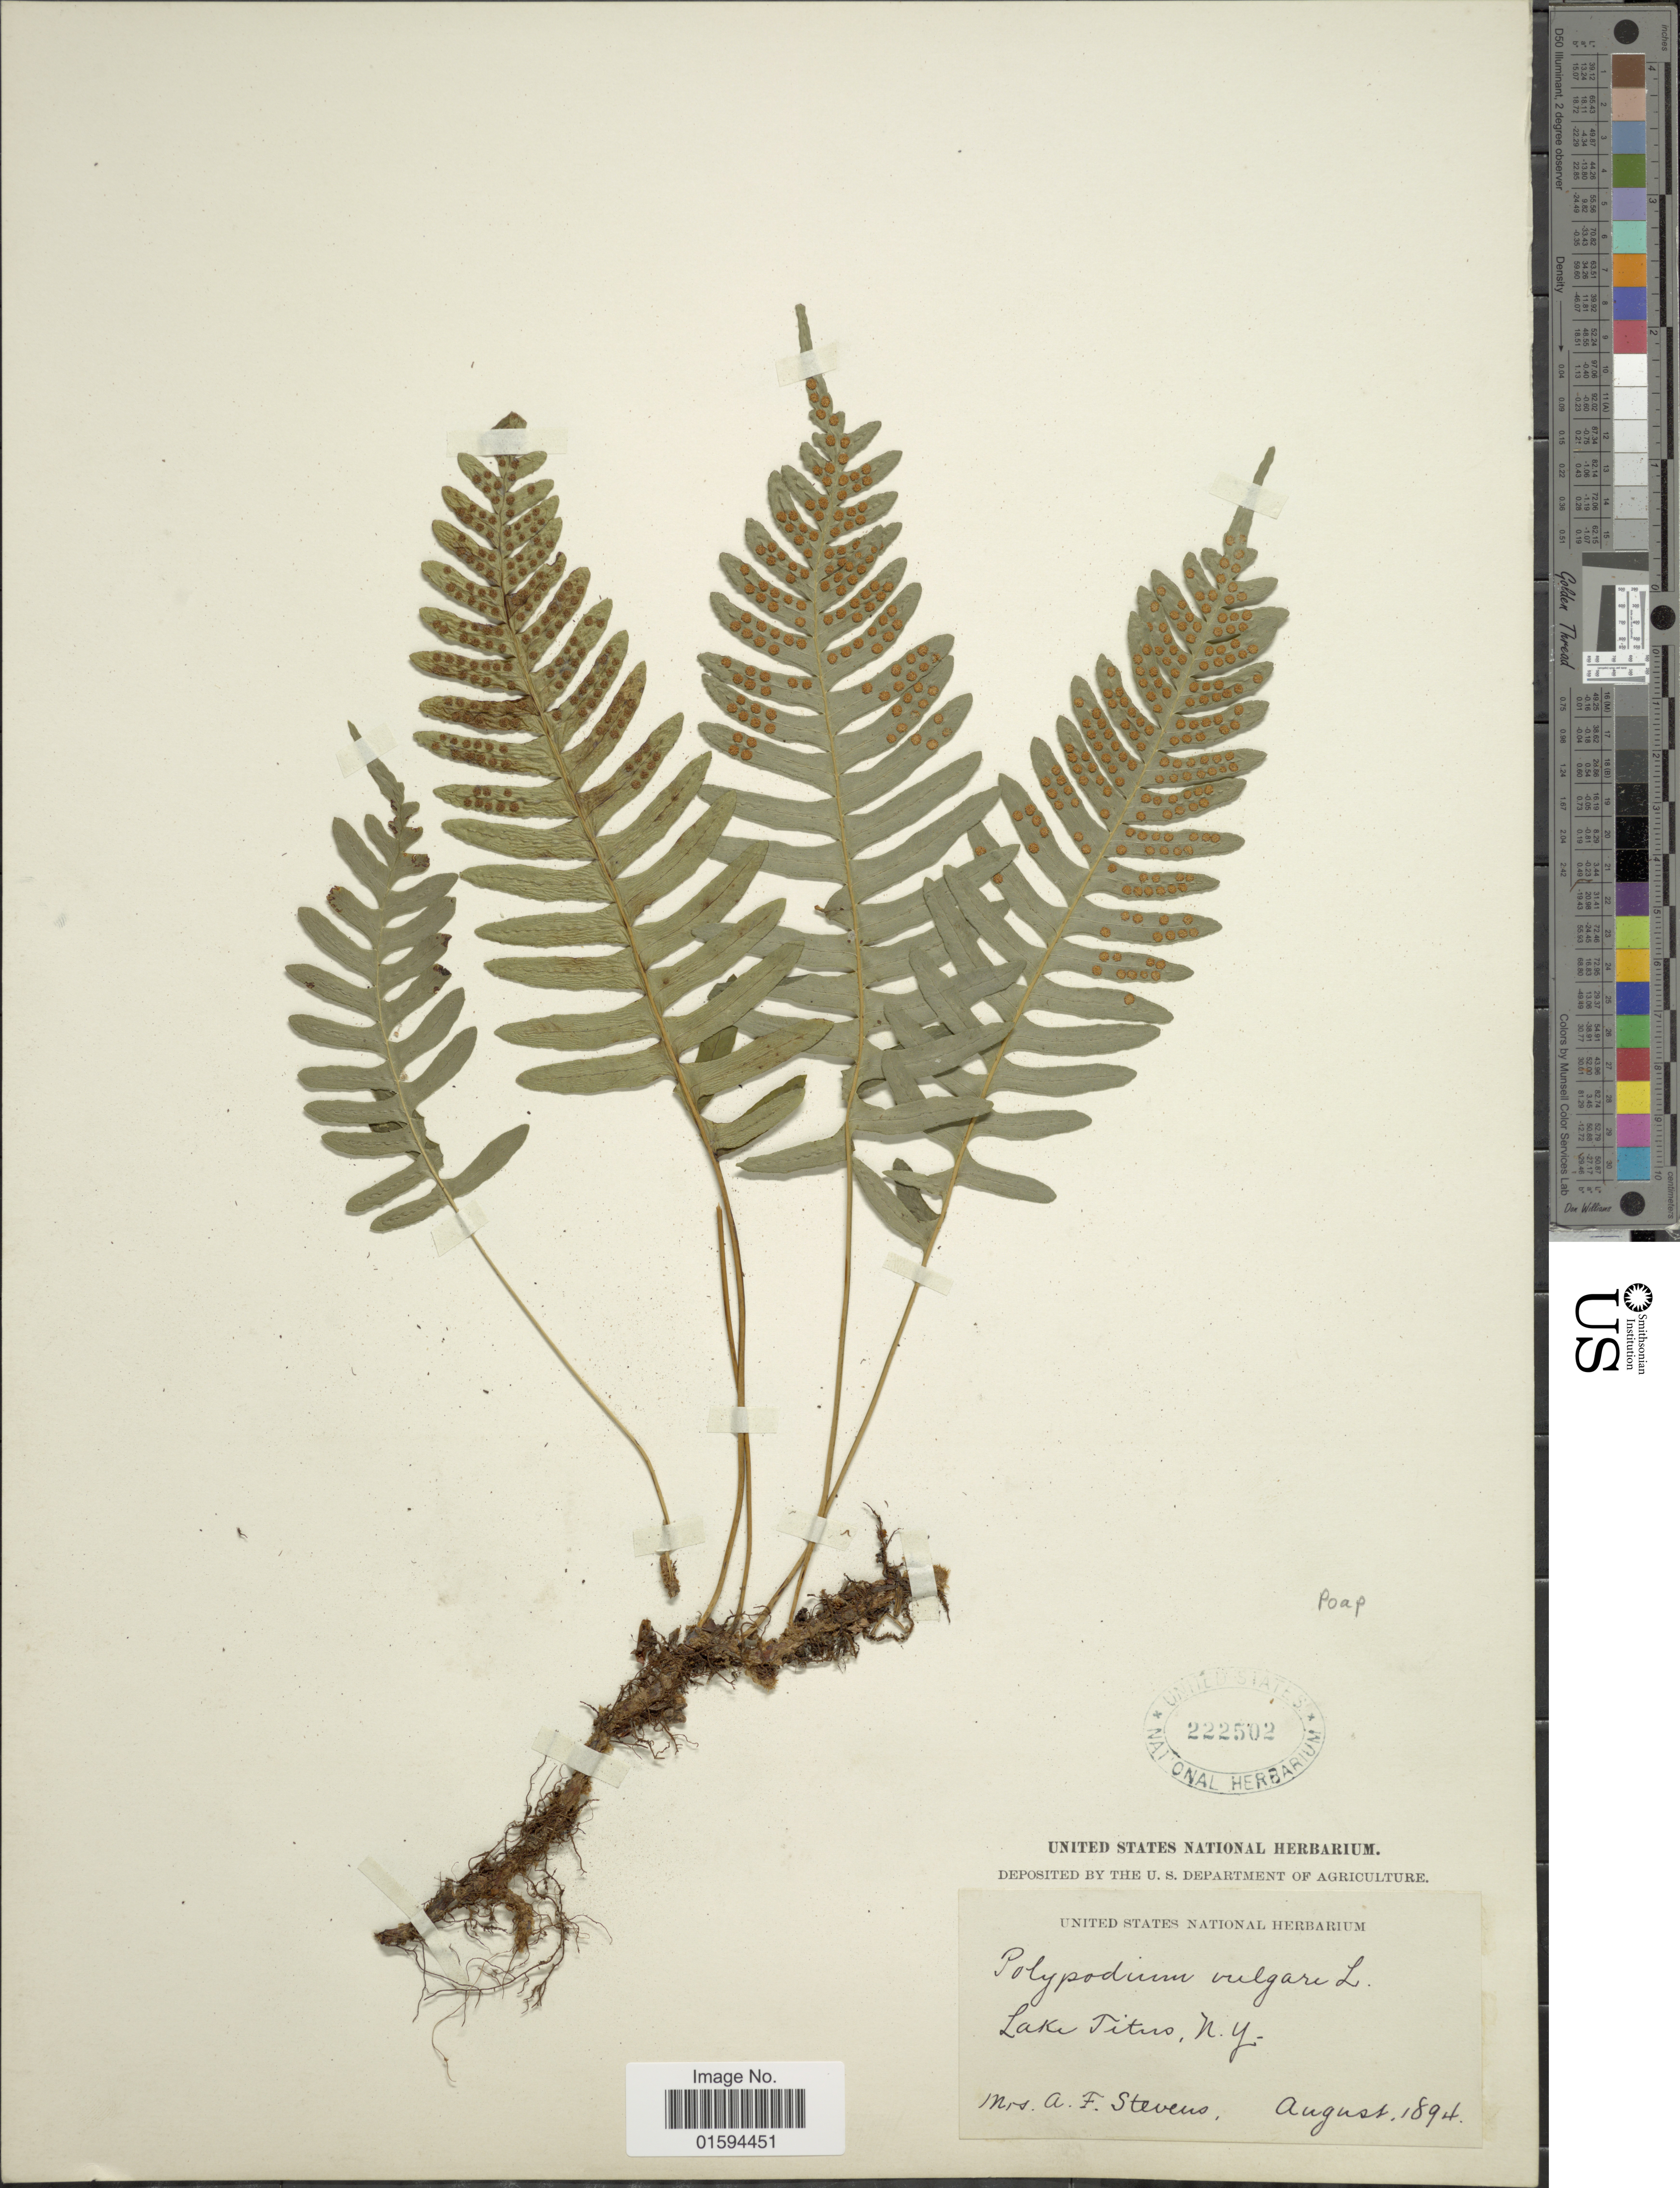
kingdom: Plantae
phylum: Tracheophyta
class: Polypodiopsida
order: Polypodiales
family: Polypodiaceae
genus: Polypodium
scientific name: Polypodium appalachianum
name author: Haufler & Windham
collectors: A. Stevens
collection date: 1894-08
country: United States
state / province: New York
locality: Lake Titus.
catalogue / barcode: US 222502